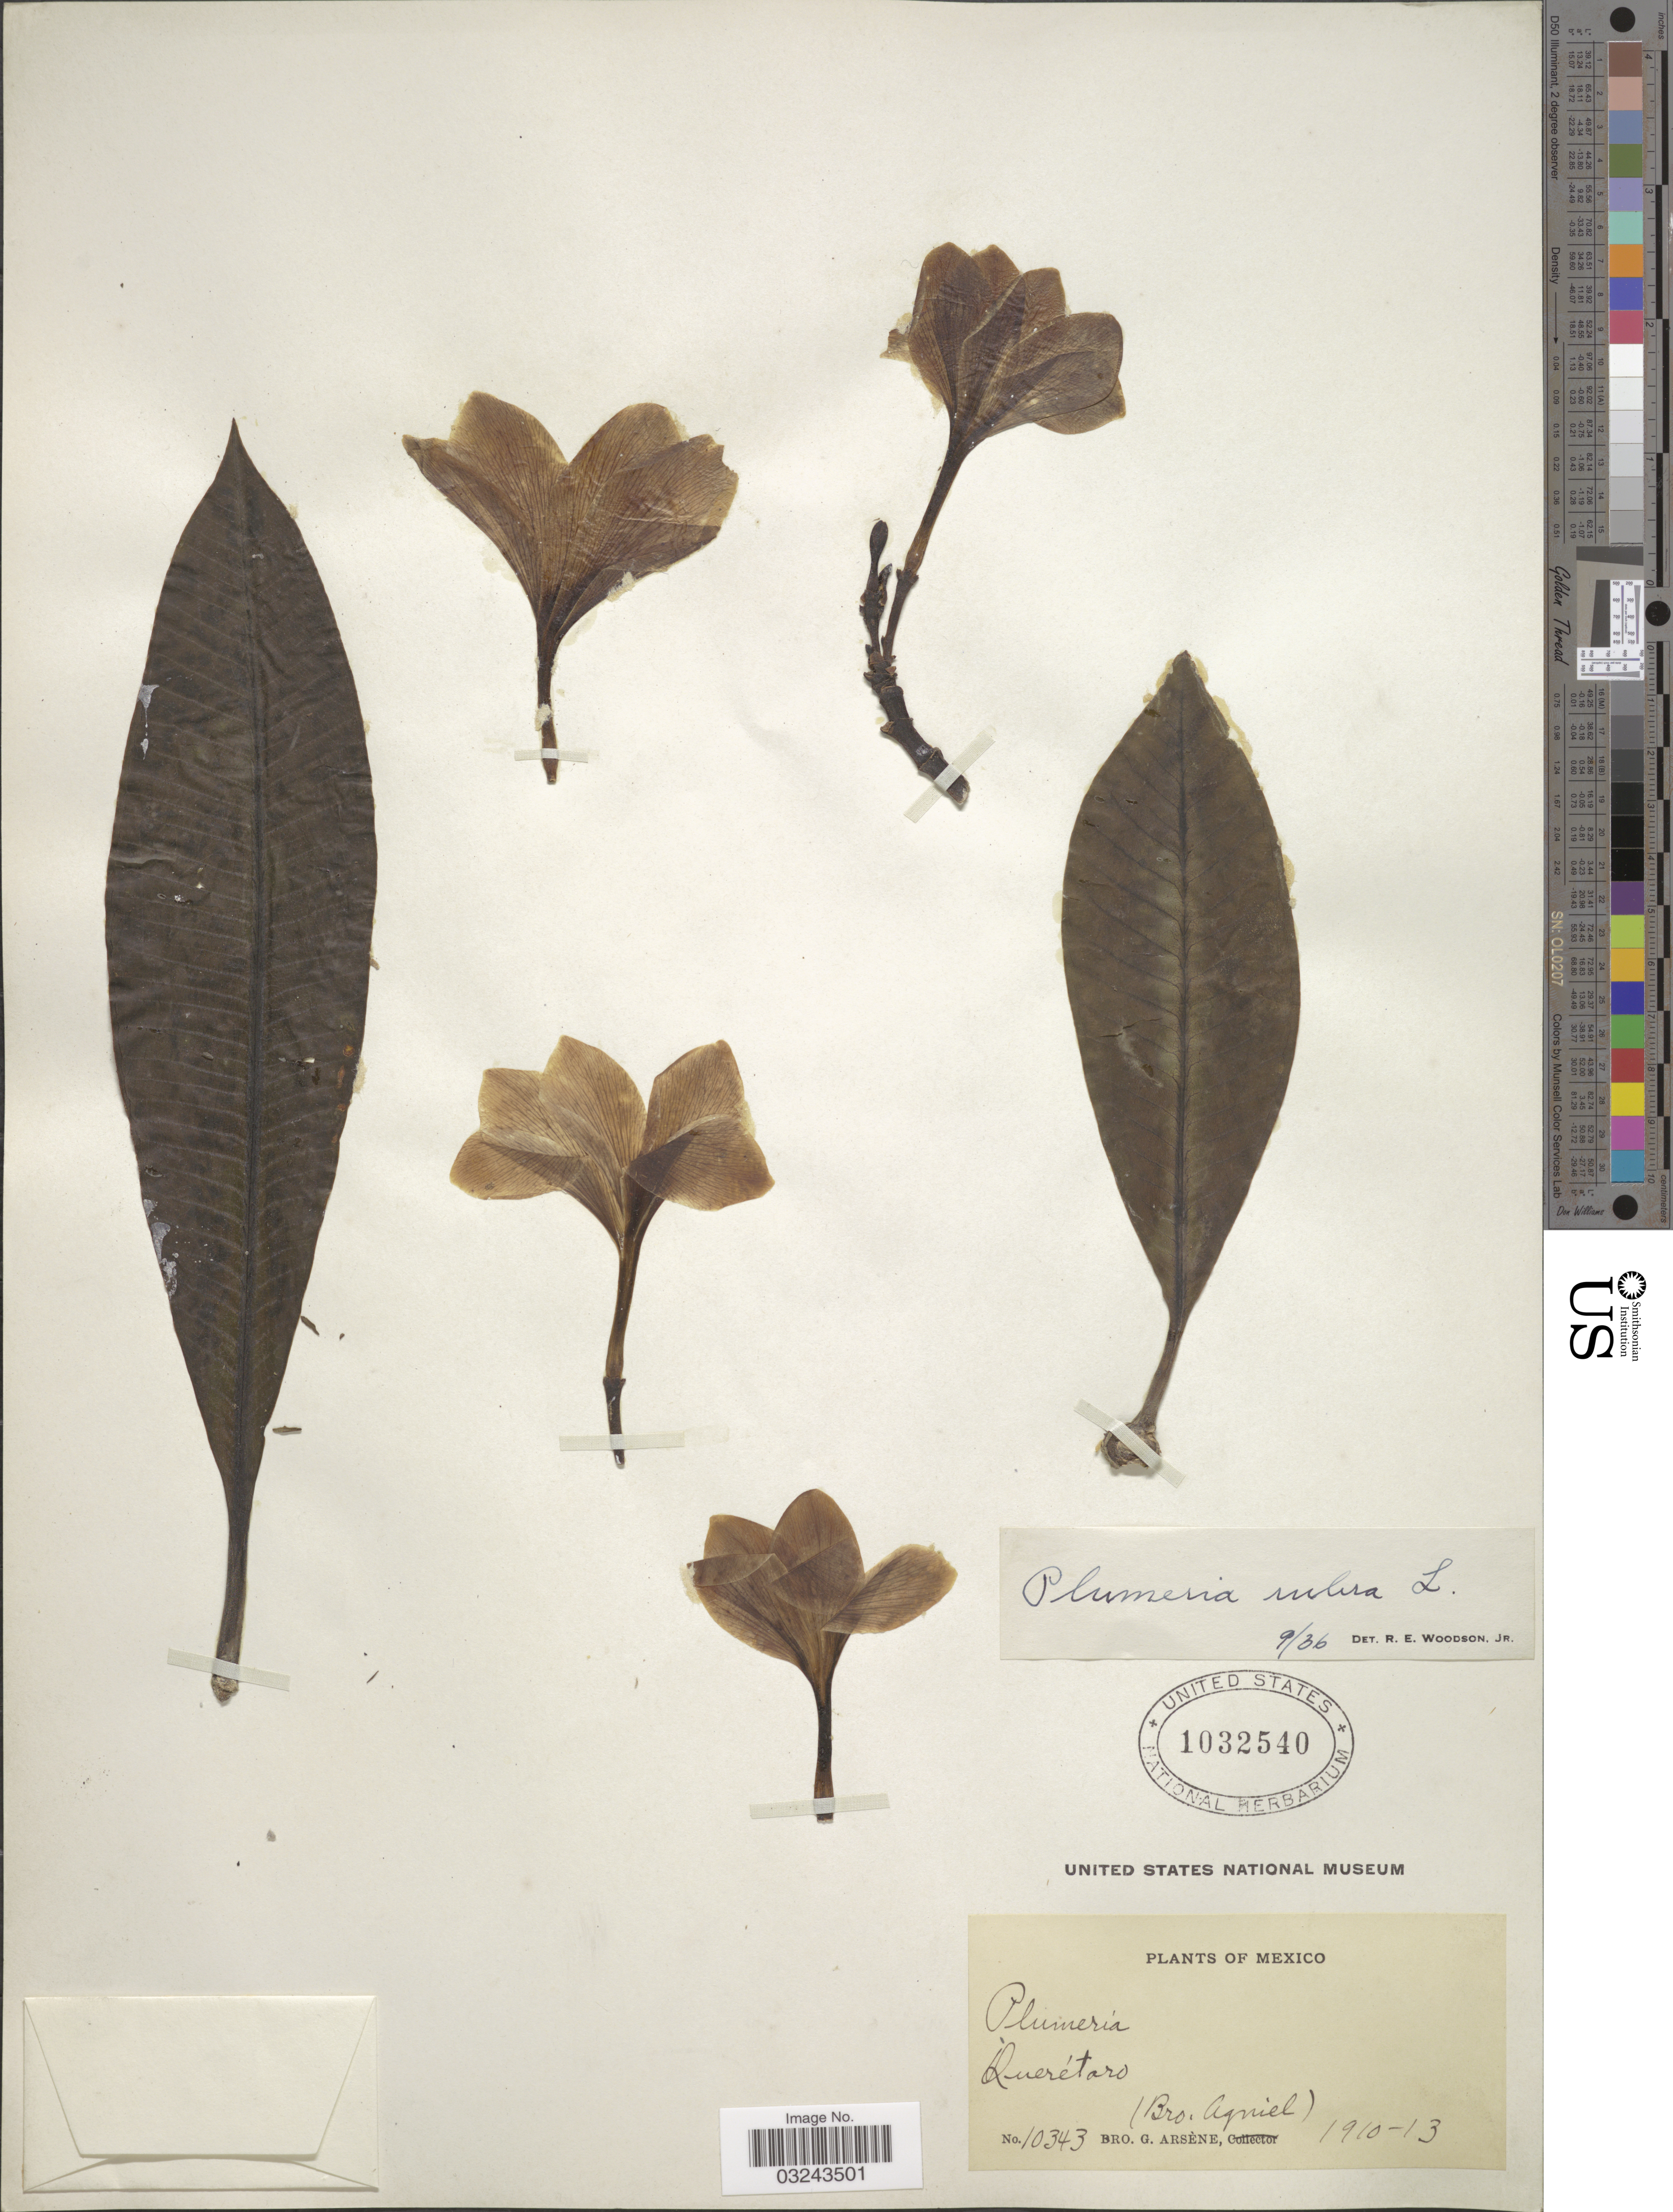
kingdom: Plantae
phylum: Tracheophyta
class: Magnoliopsida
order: Gentianales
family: Apocynaceae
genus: Plumeria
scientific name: Plumeria rubra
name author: L.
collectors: Bro. Agniel & Bro. G. Arsène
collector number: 10343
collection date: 1910/1913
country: Mexico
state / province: Querétaro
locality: Querétaro.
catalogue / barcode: US 1032540